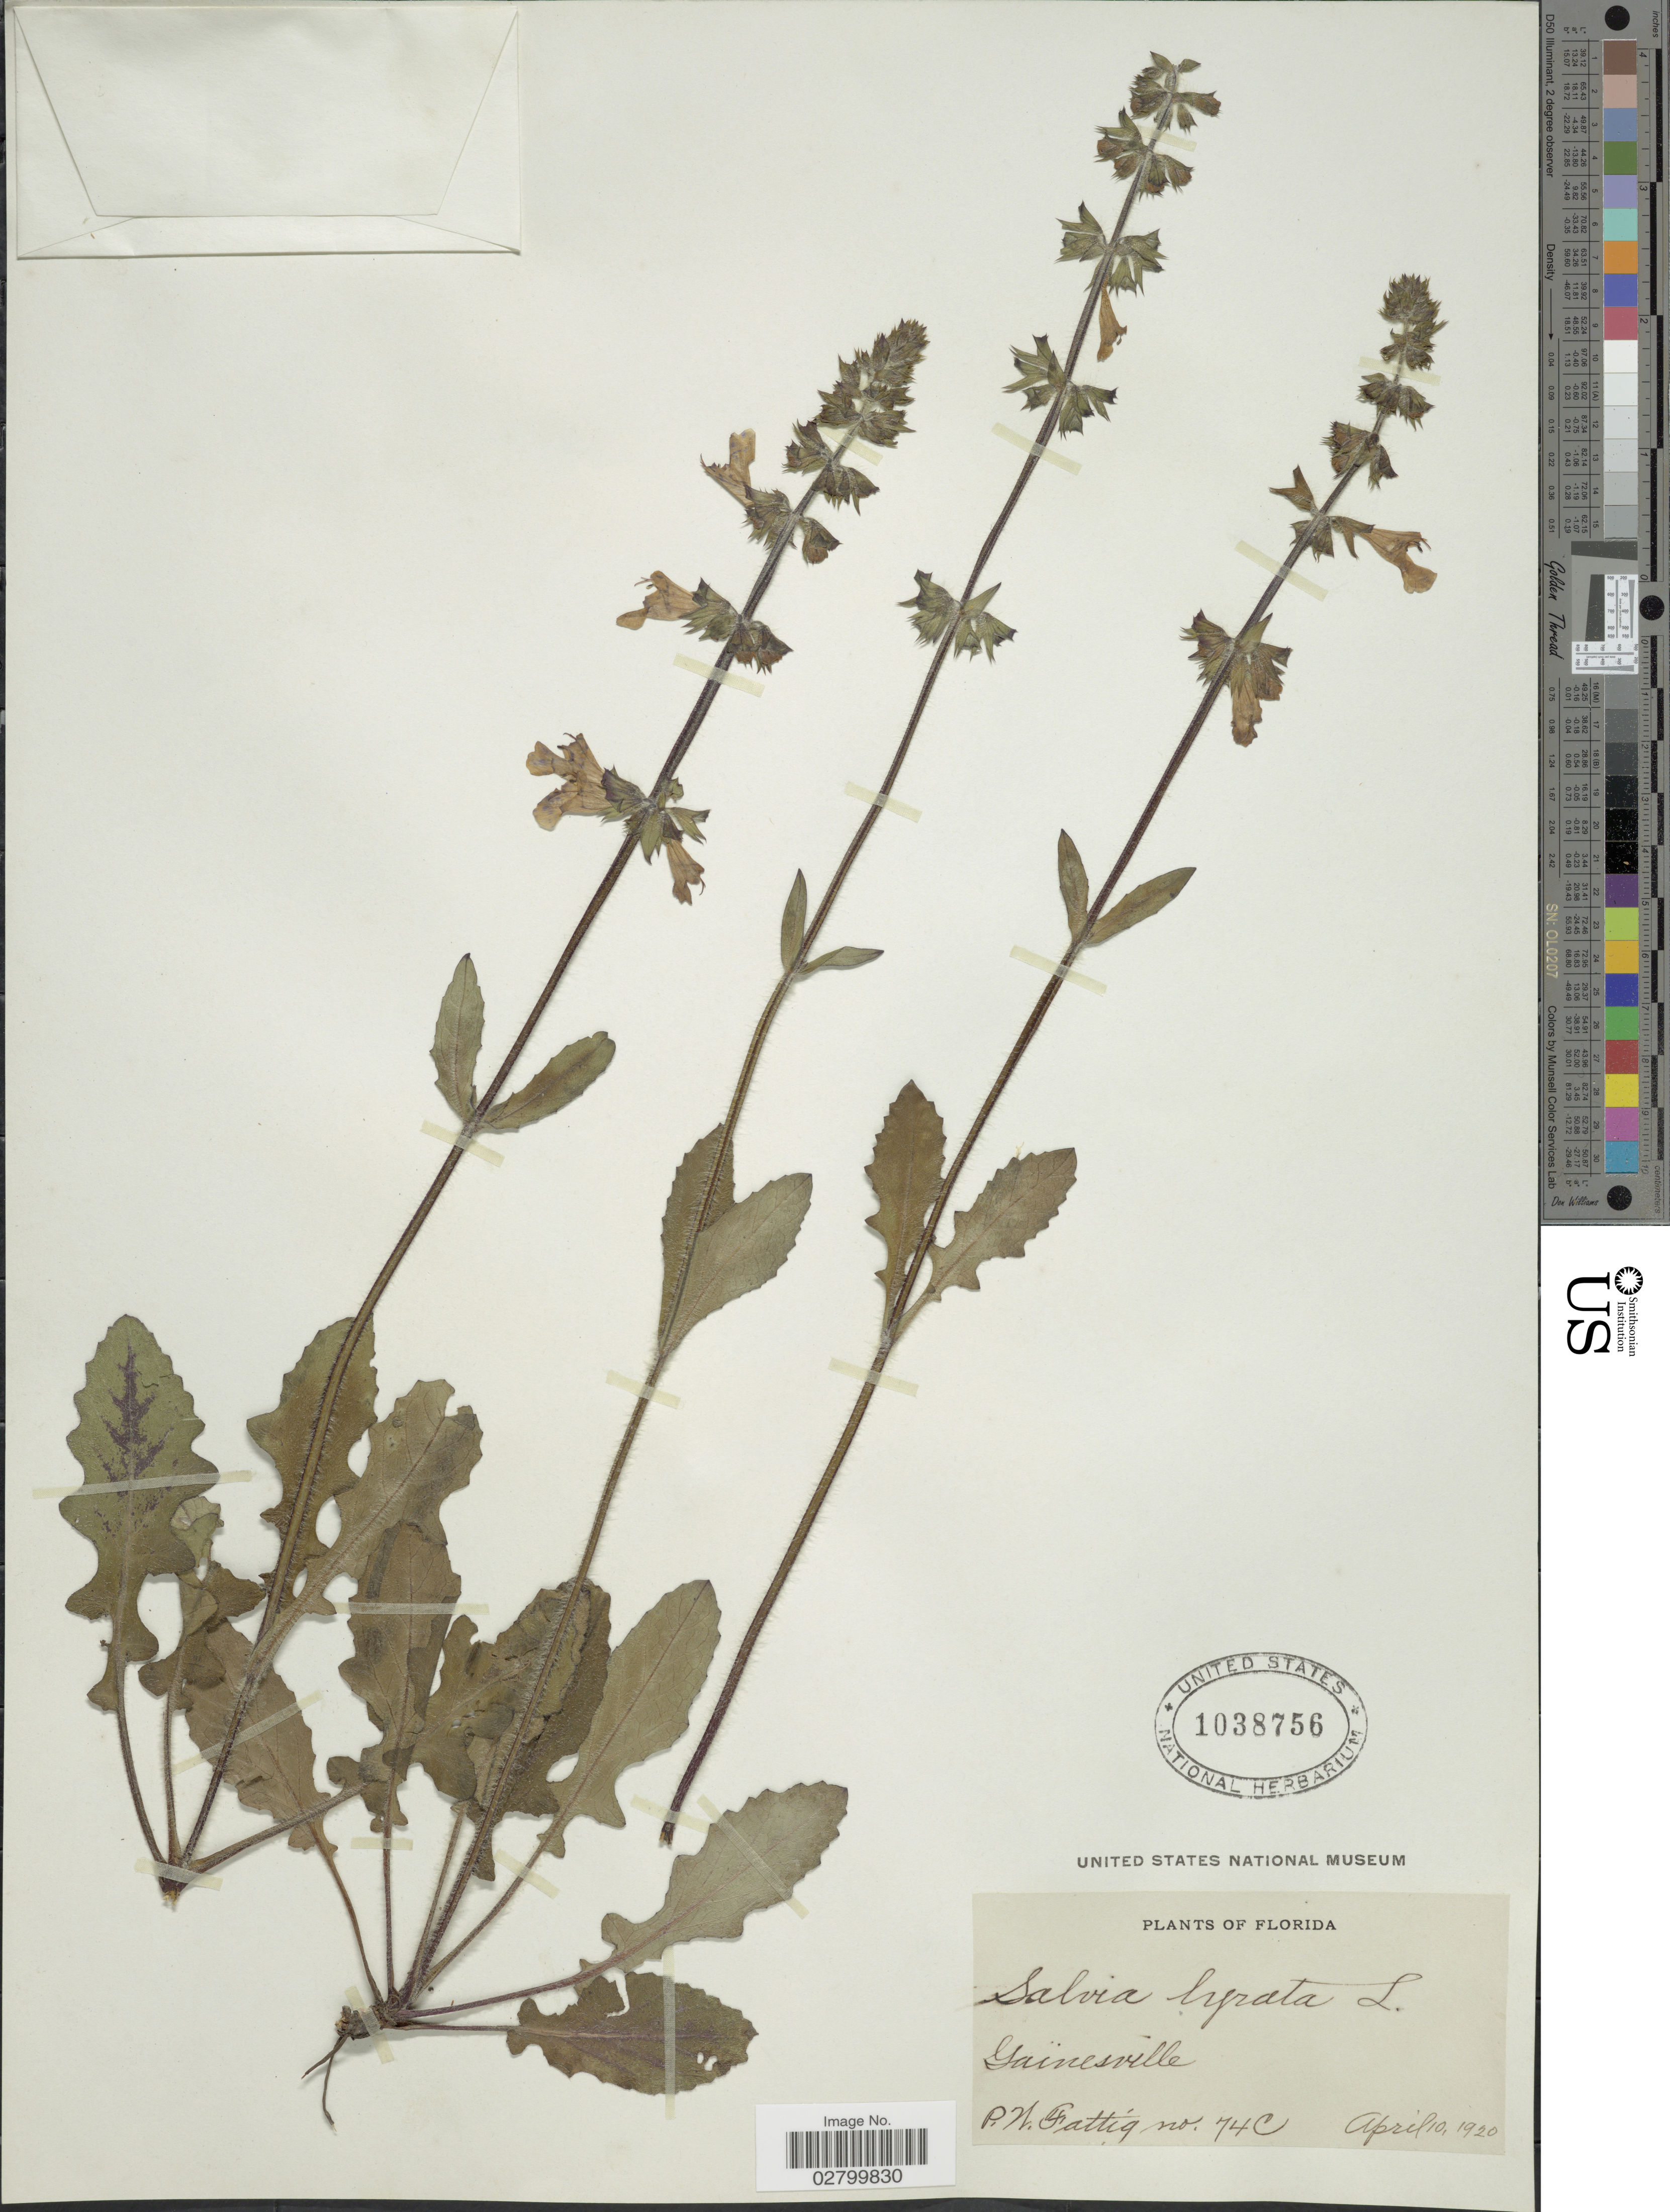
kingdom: Plantae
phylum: Tracheophyta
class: Magnoliopsida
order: Lamiales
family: Lamiaceae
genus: Salvia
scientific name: Salvia lyrata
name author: L.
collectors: P. Fattig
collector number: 74C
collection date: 1920-04-10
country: United States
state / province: Florida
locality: Gainesville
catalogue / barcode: US 1038756